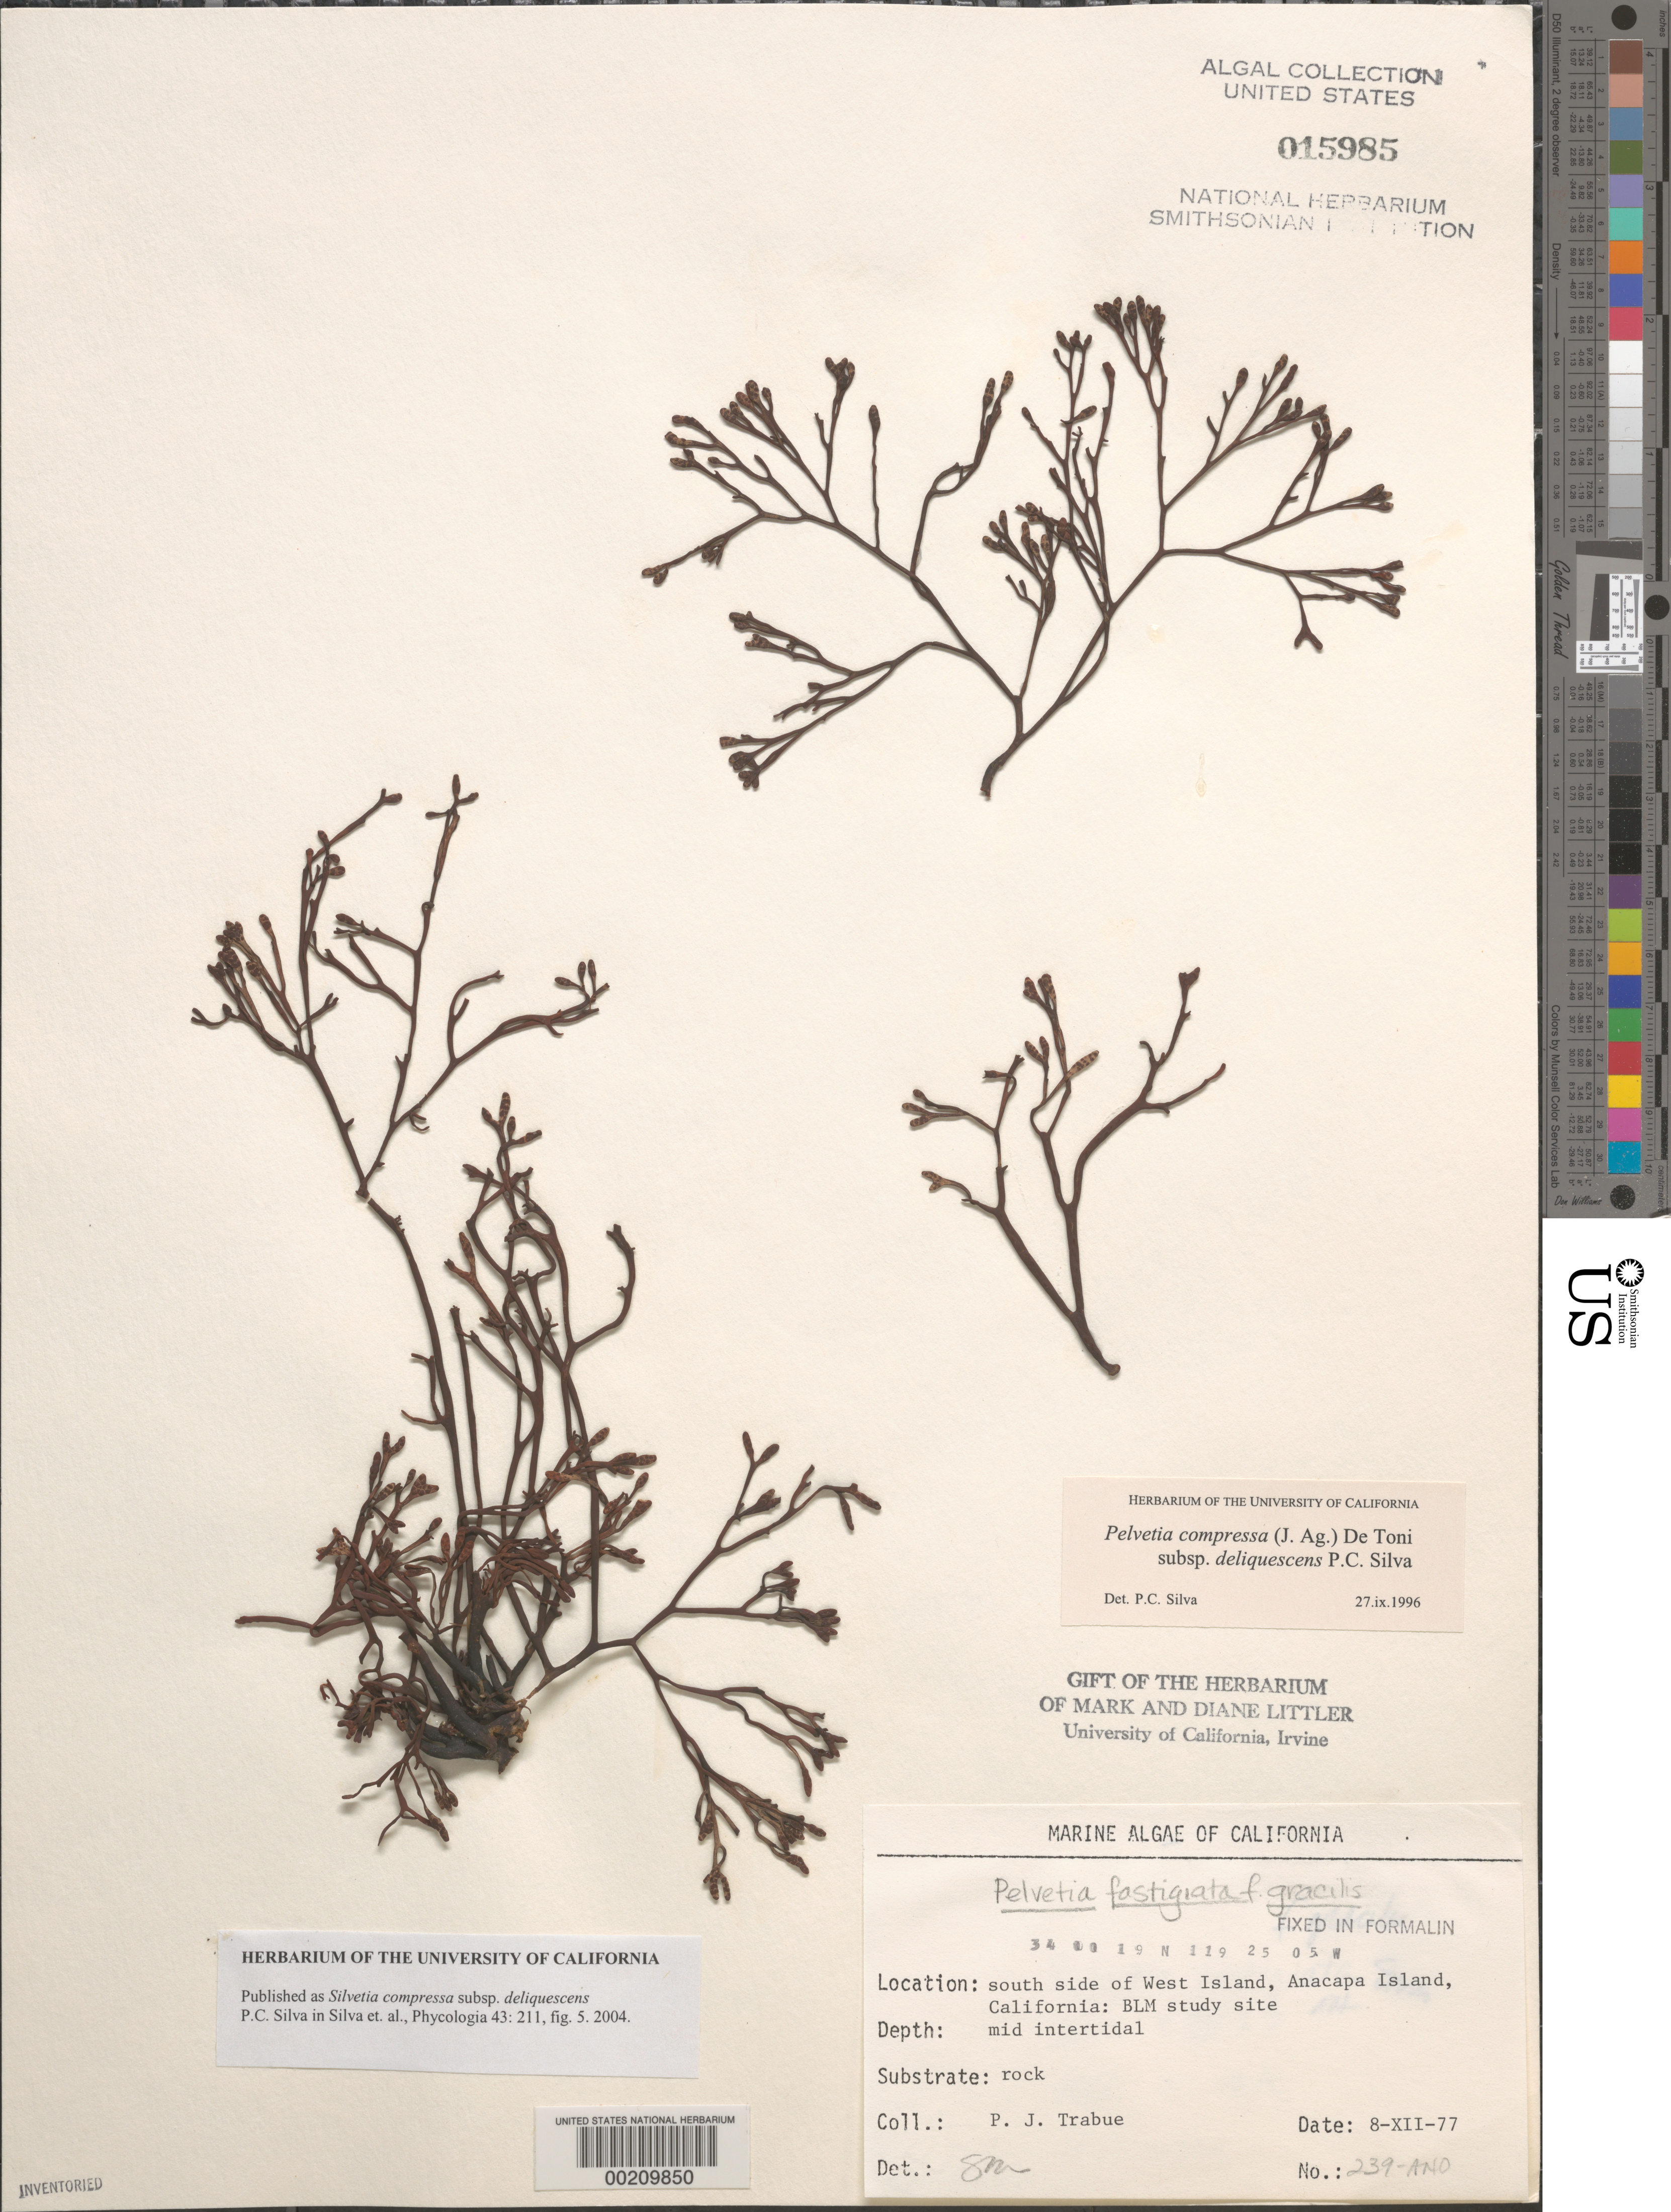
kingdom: Chromista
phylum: Ochrophyta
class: Phaeophyceae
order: Fucales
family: Fucaceae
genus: Silvetia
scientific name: Silvetia compressa subsp. deliquescens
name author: P.C. Silva in P.C. Silva et al.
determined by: Silva, P. C.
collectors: P. J. Trabue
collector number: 239-ANO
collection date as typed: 08 Dec 1977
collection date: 1977-12-08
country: United States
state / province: California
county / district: Ventura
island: Anacapa Island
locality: South side of west island, near Cat Rock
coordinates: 34 00 19 N, 119 25 05 W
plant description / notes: BLM-SOCALBIGHT Rocky Intertidal Survey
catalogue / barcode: US 15985